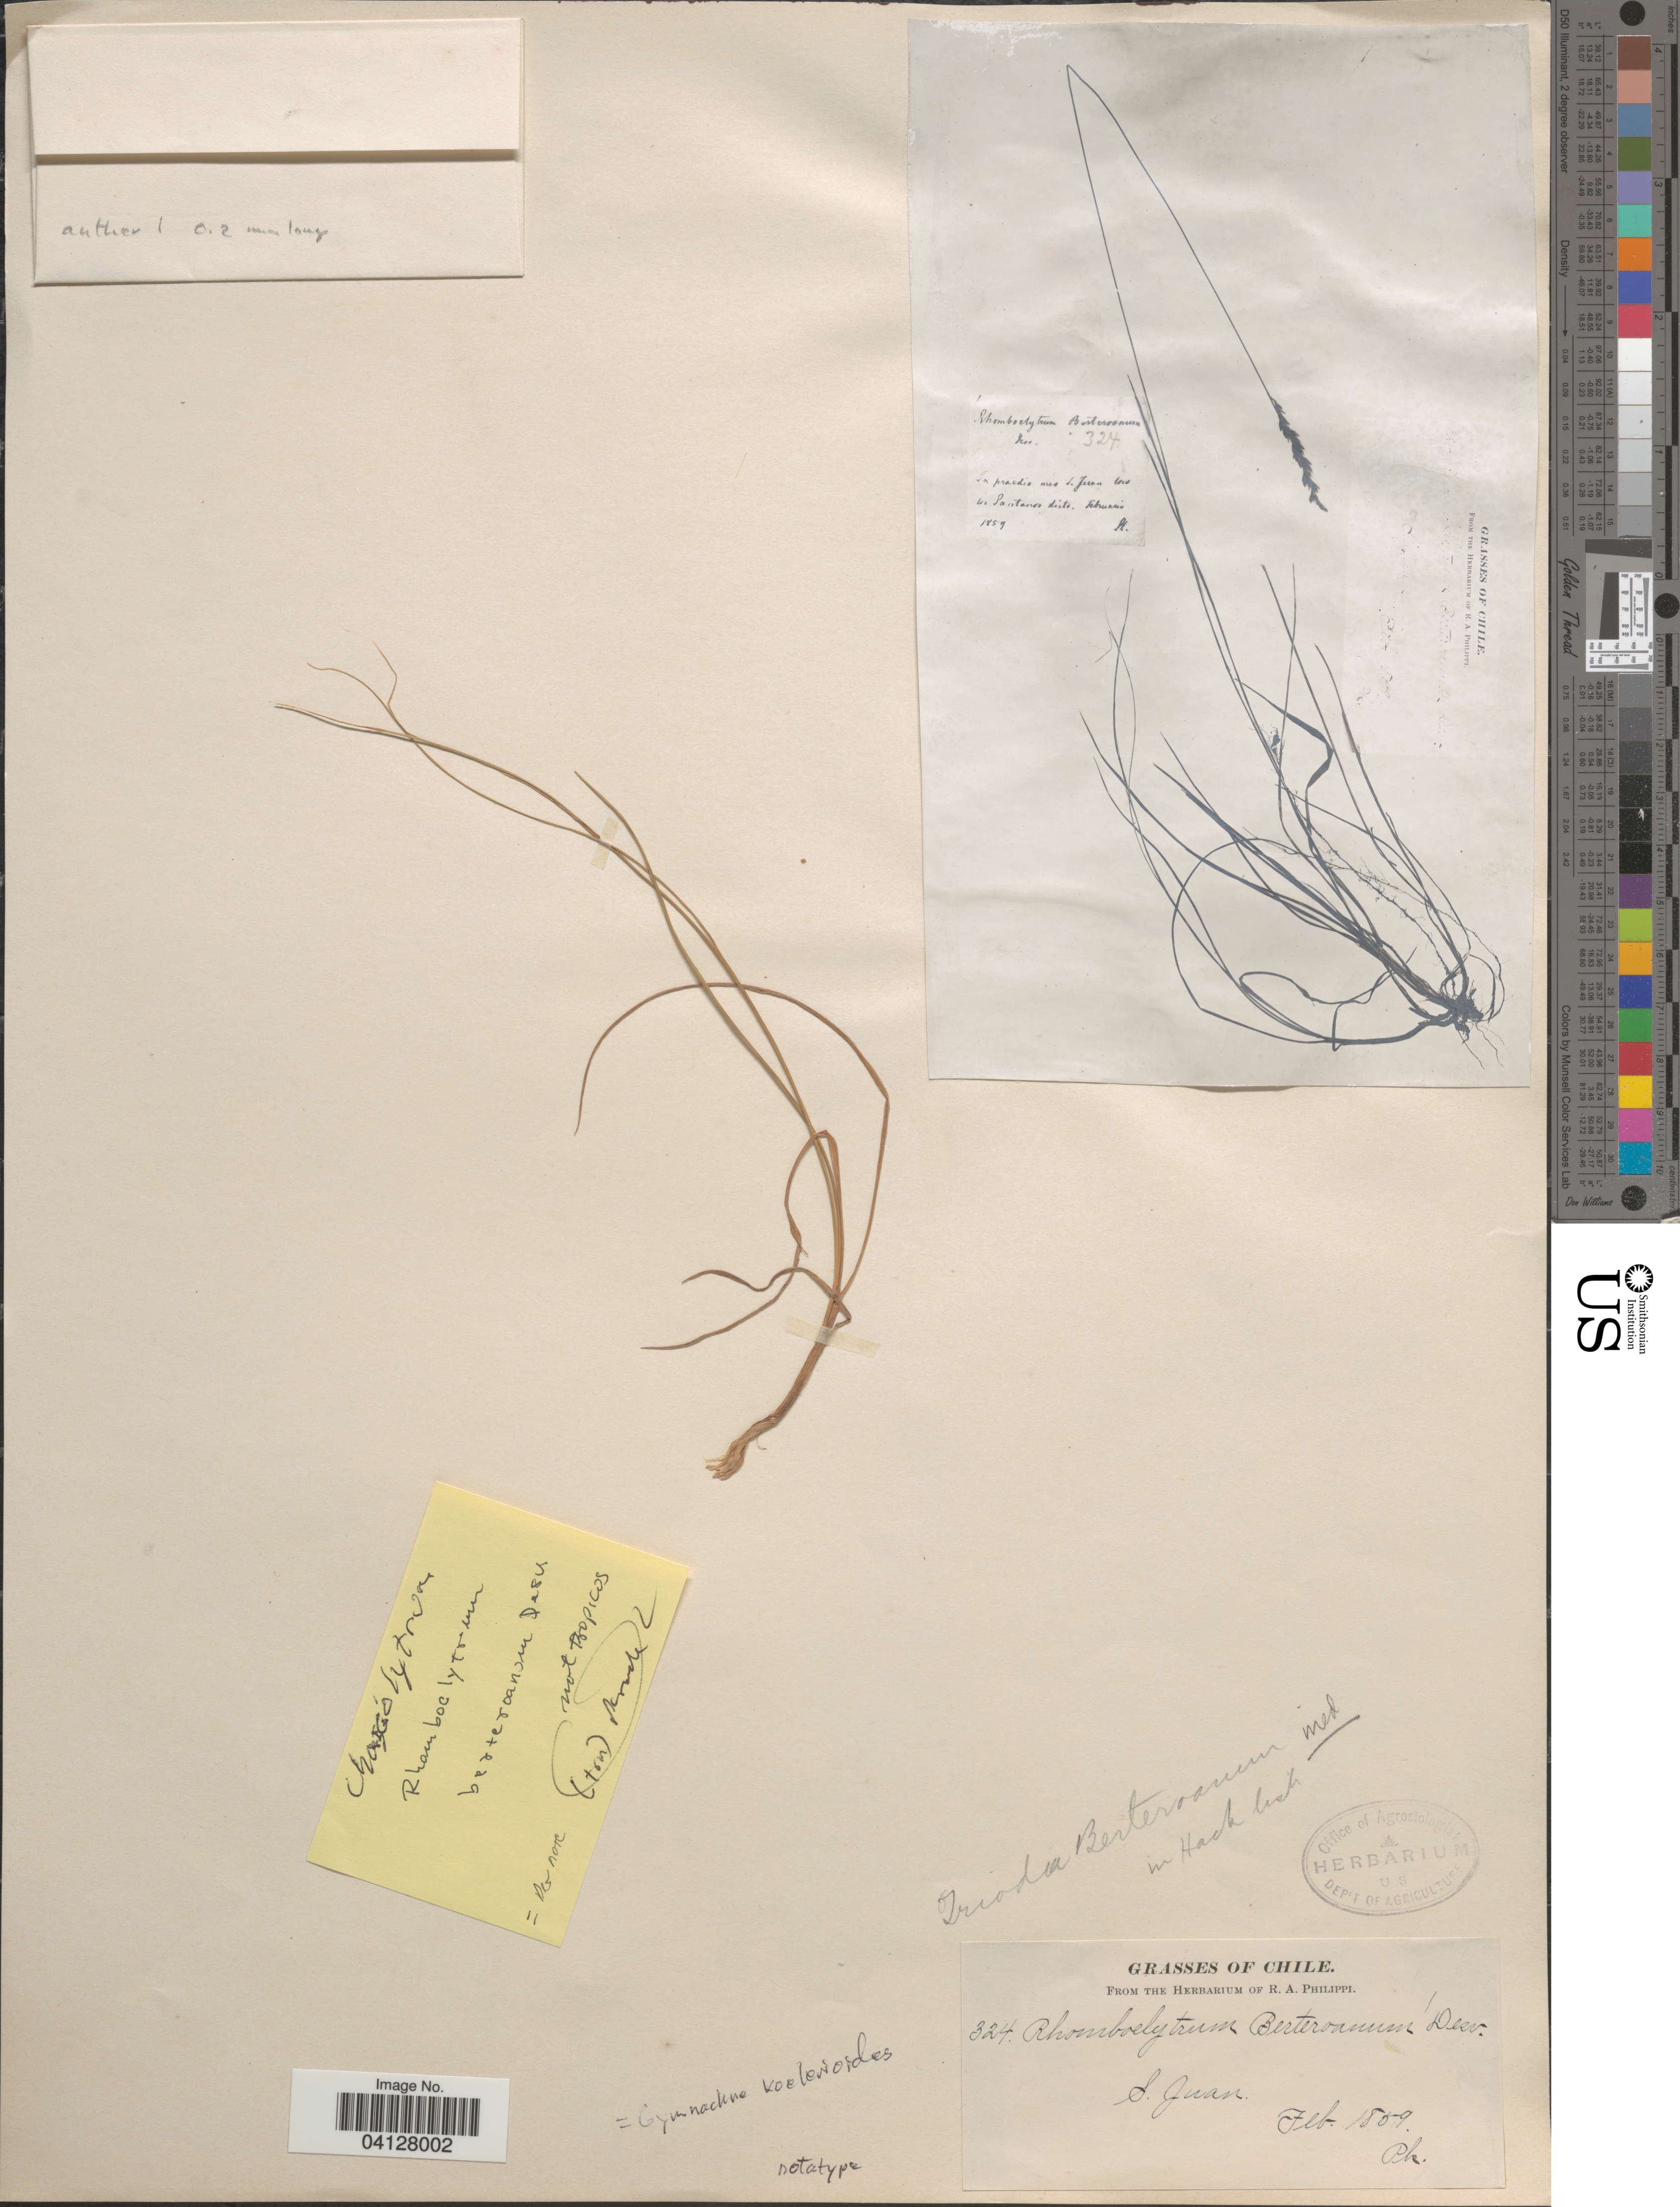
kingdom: Plantae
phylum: Tracheophyta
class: Liliopsida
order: Poales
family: Poaceae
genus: Rhombolytrum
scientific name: Rhombolytrum berteroanum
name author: É. Desv. in Gay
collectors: R. A. Philippi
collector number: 324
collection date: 1859-02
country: Chile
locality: S. Juan.